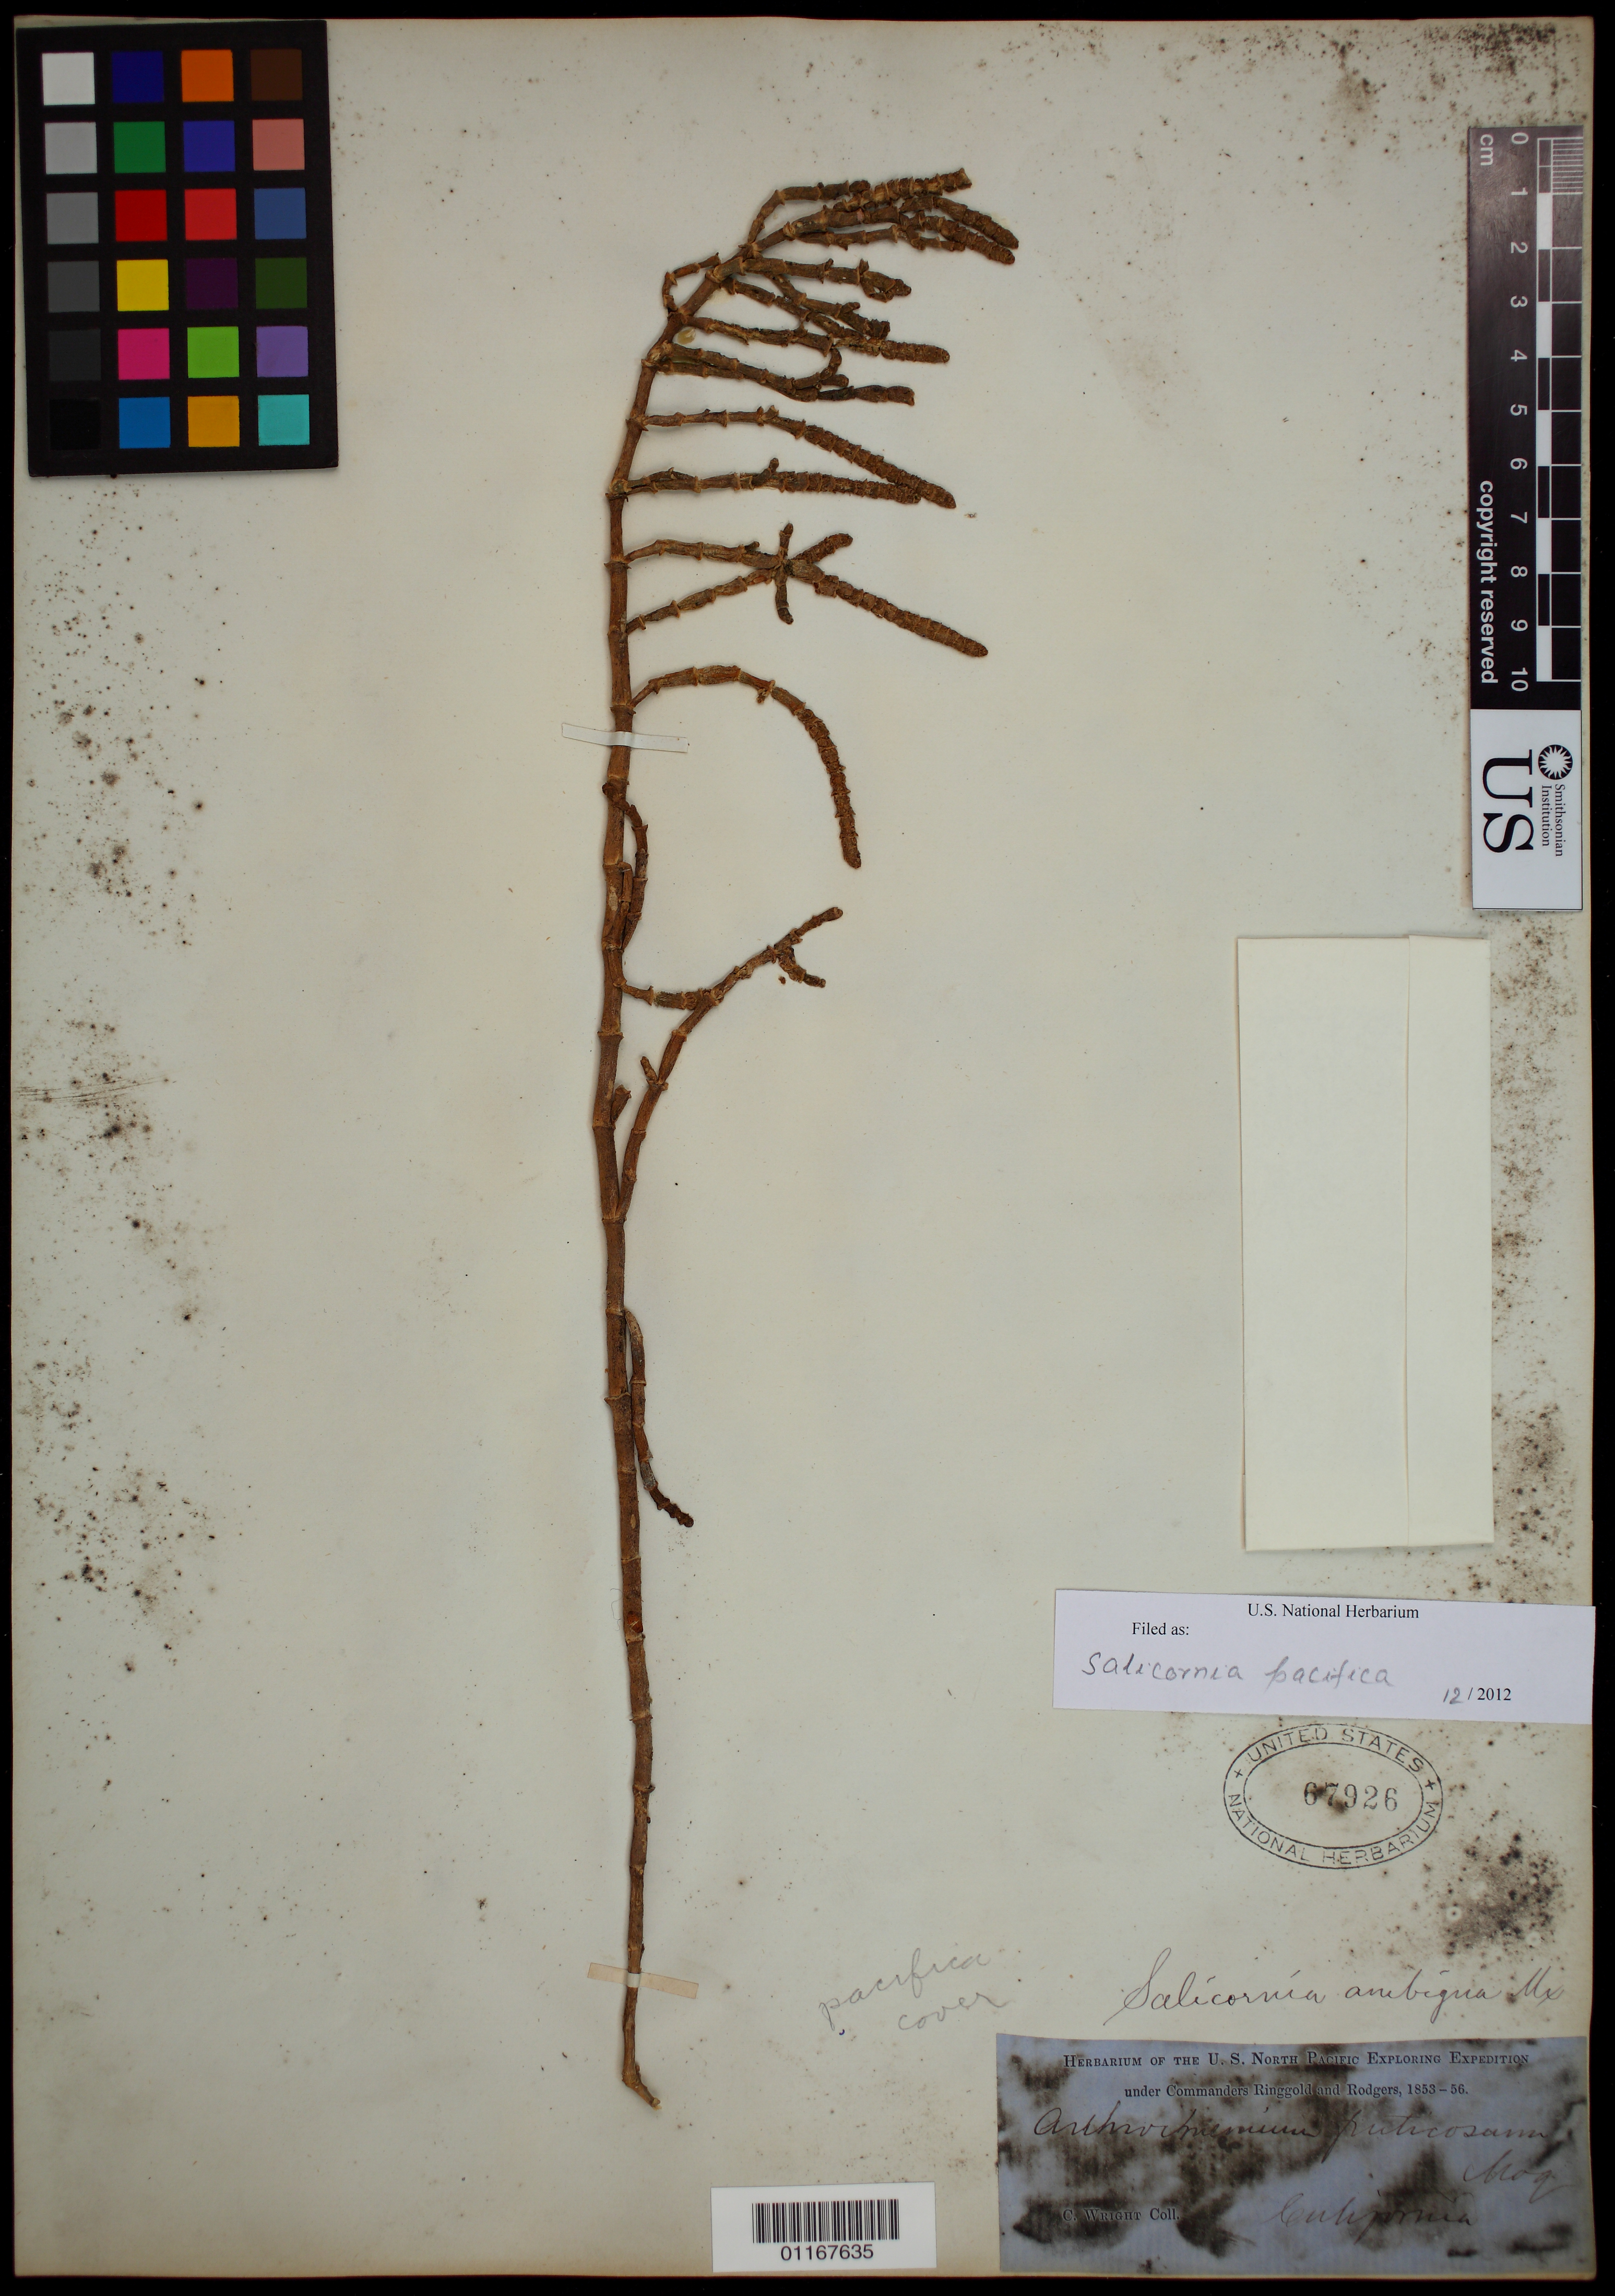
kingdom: Plantae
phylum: Tracheophyta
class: Magnoliopsida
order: Caryophyllales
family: Amaranthaceae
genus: Salicornia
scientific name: Salicornia pacifica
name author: Standl.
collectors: C. Wright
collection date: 1853/1856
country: United States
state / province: California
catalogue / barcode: US 67926